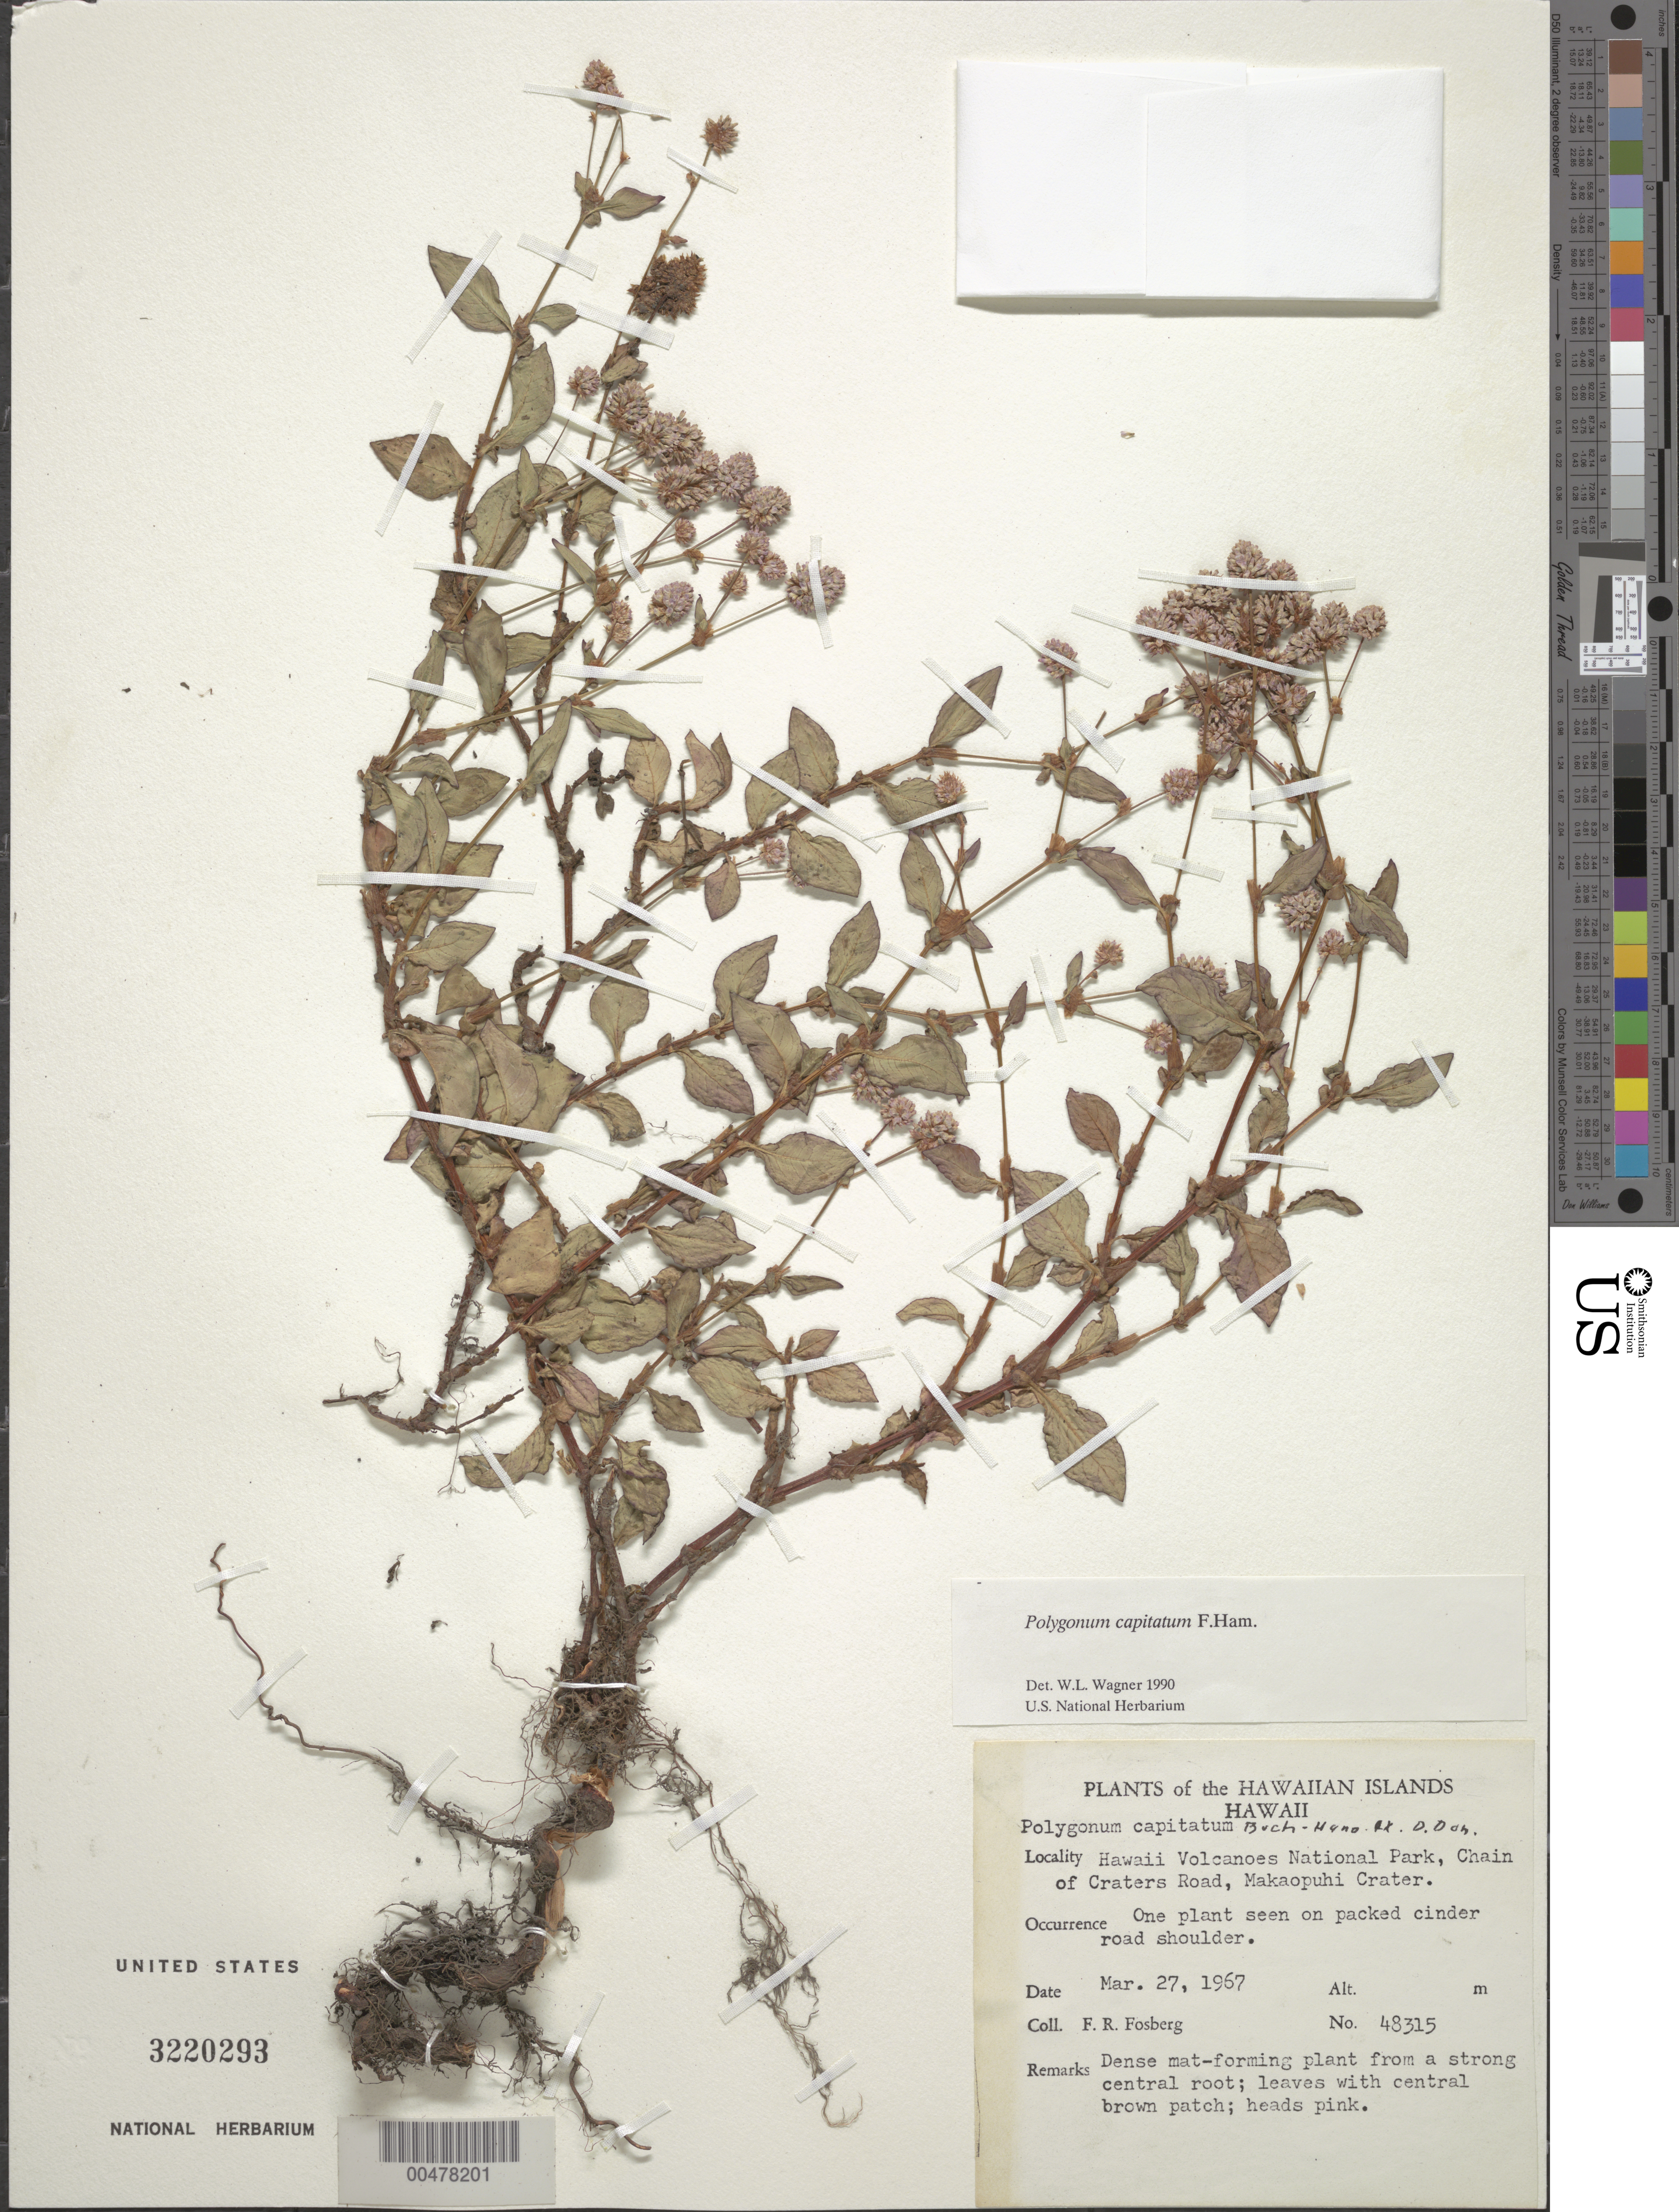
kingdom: Plantae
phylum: Tracheophyta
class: Magnoliopsida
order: Caryophyllales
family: Polygonaceae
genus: Persicaria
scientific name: Persicaria capitata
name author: (Buch.-Ham. ex D. Don) H. Gross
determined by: Wagner, W. L., (BOT), Smithsonian Institution - National Museum of Natural History (UNITED STATES)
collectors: F. R. Fosberg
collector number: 48315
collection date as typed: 27 Mar 1967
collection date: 1967-03-27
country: United States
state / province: Hawaii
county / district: Hawaii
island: Hawaii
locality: Hawaii Volcanoes Nat Park, Chain of Craters Rd, Makaopuhi Crater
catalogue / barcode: US 3220293